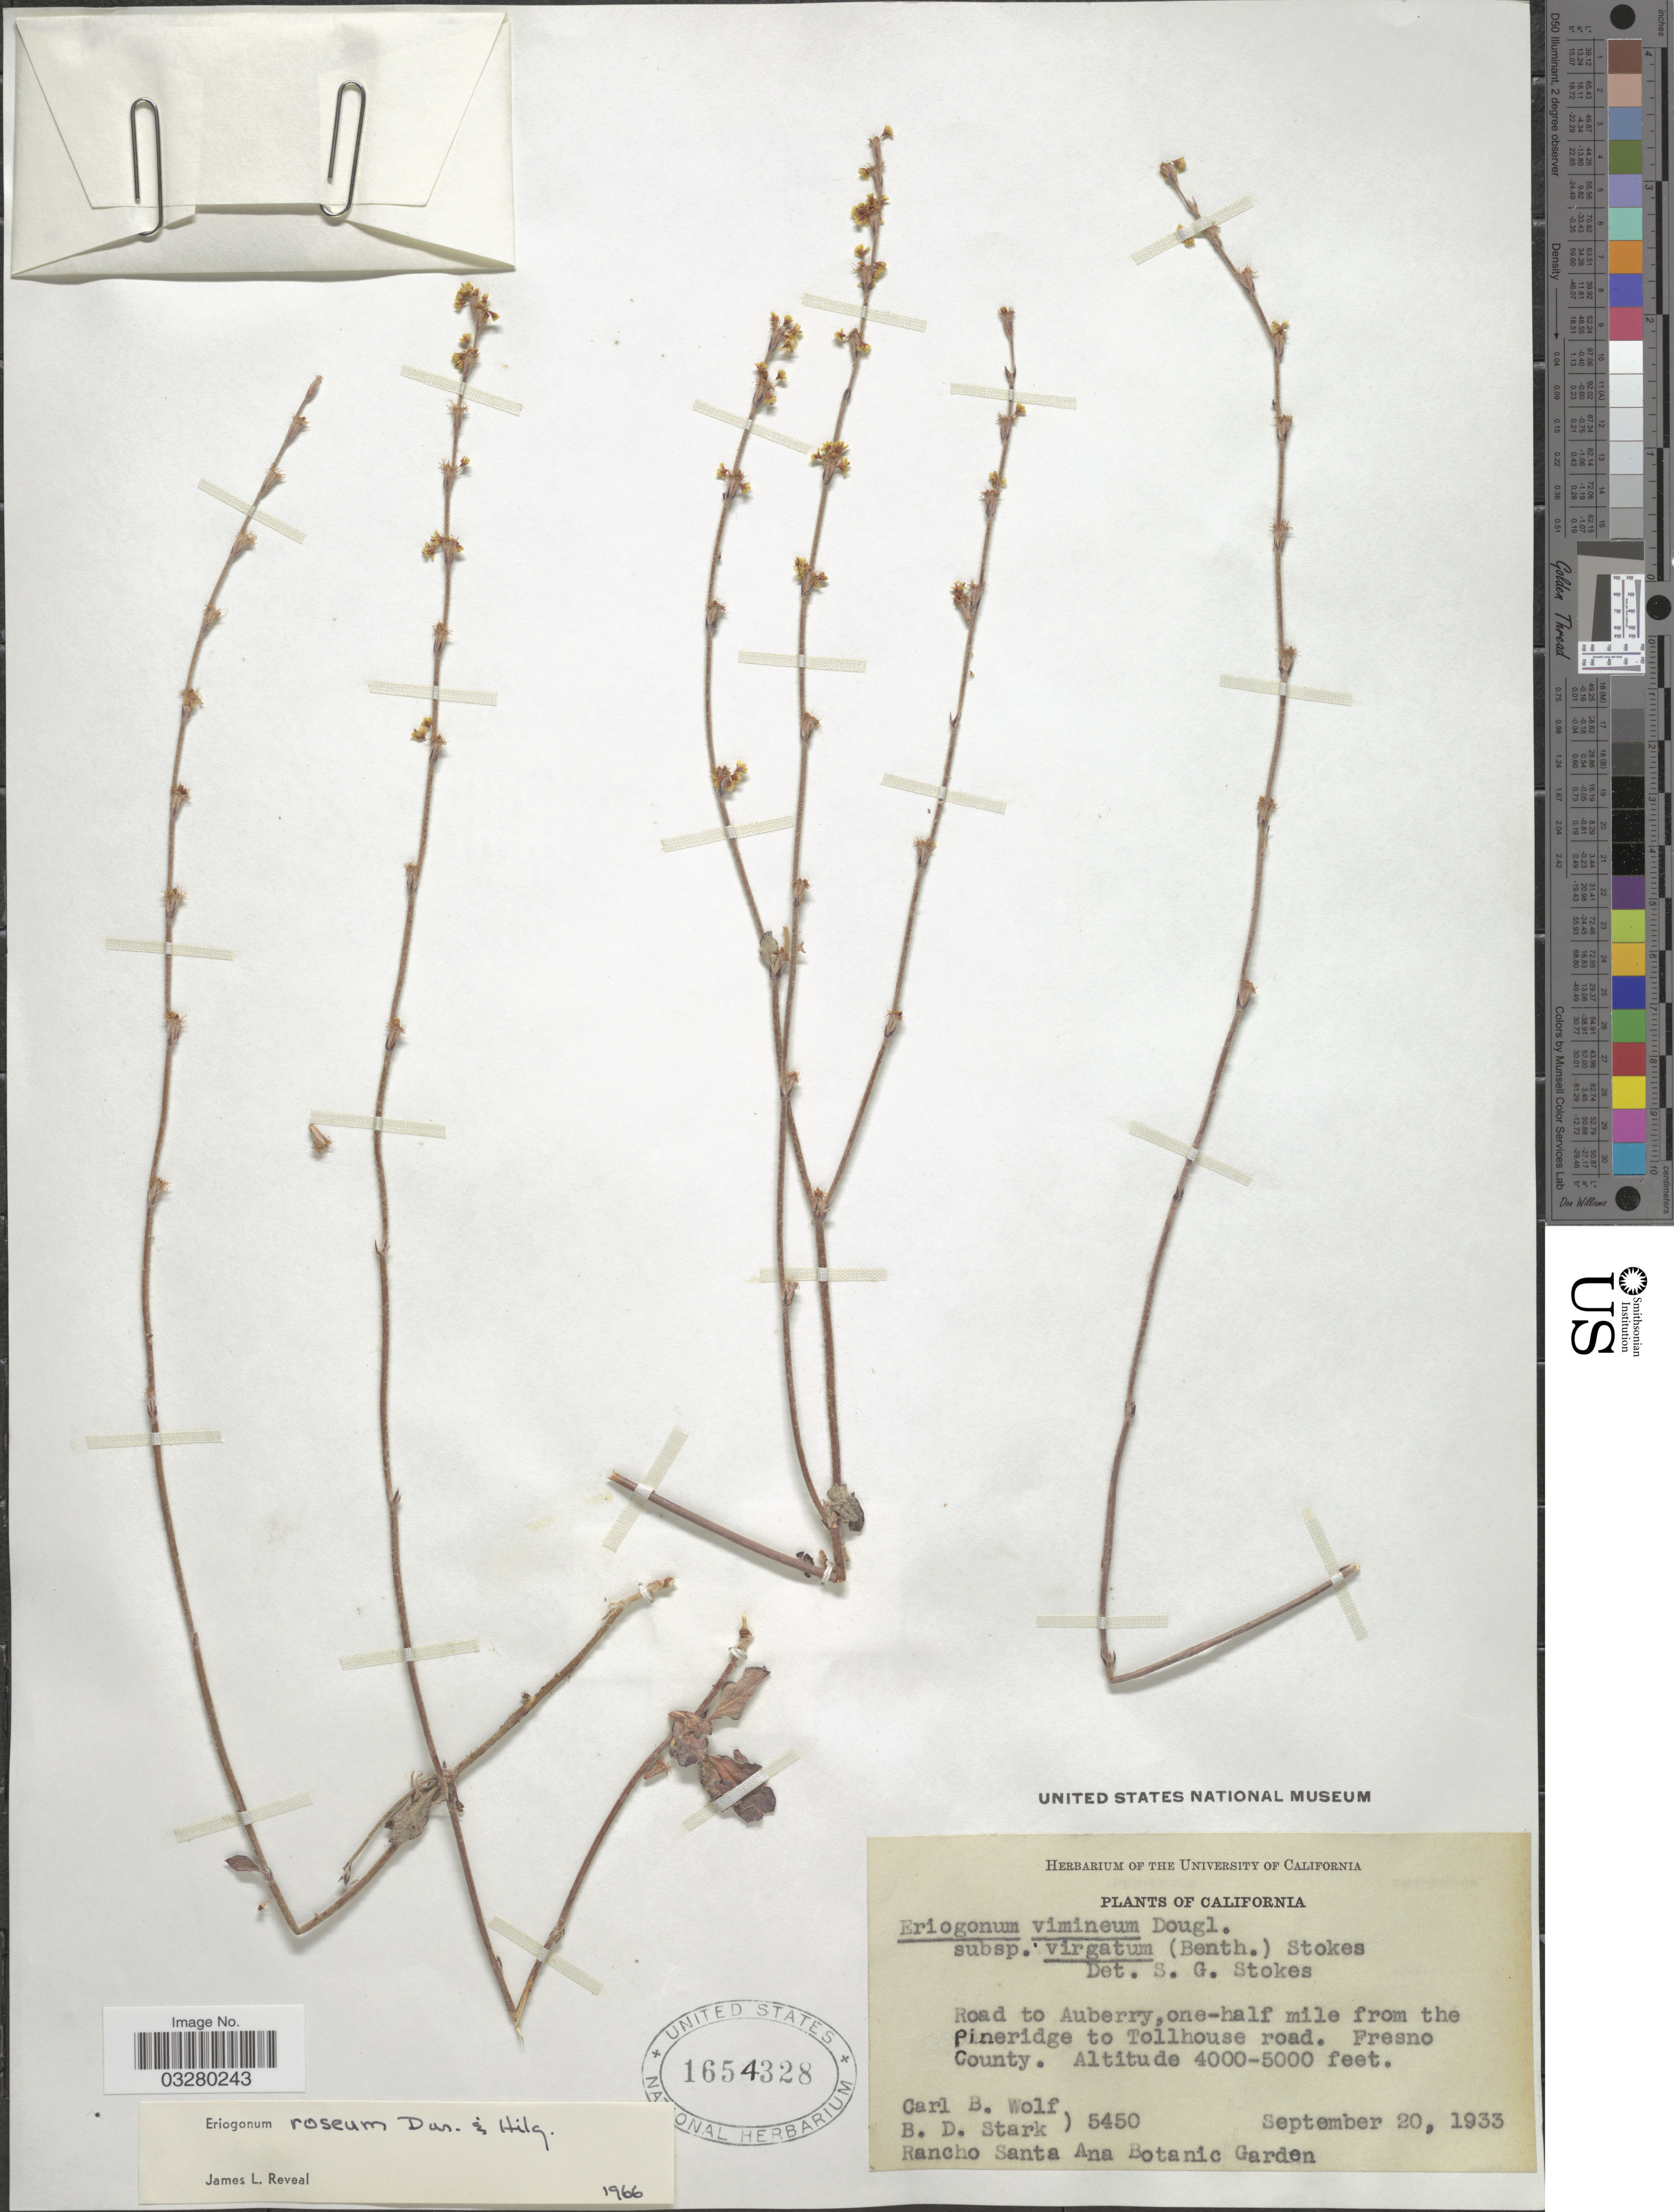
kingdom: Plantae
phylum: Tracheophyta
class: Magnoliopsida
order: Caryophyllales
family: Polygonaceae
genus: Eriogonum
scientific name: Eriogonum roseum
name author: Durand & Hilg.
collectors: C. B. Wolf & B. Stark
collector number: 5450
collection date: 1933-09-20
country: United States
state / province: California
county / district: Fresno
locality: Road to Auberry, one-half mile from the Pineridge to Tollhouse road. Fresno County.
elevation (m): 1219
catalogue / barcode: US 1654328